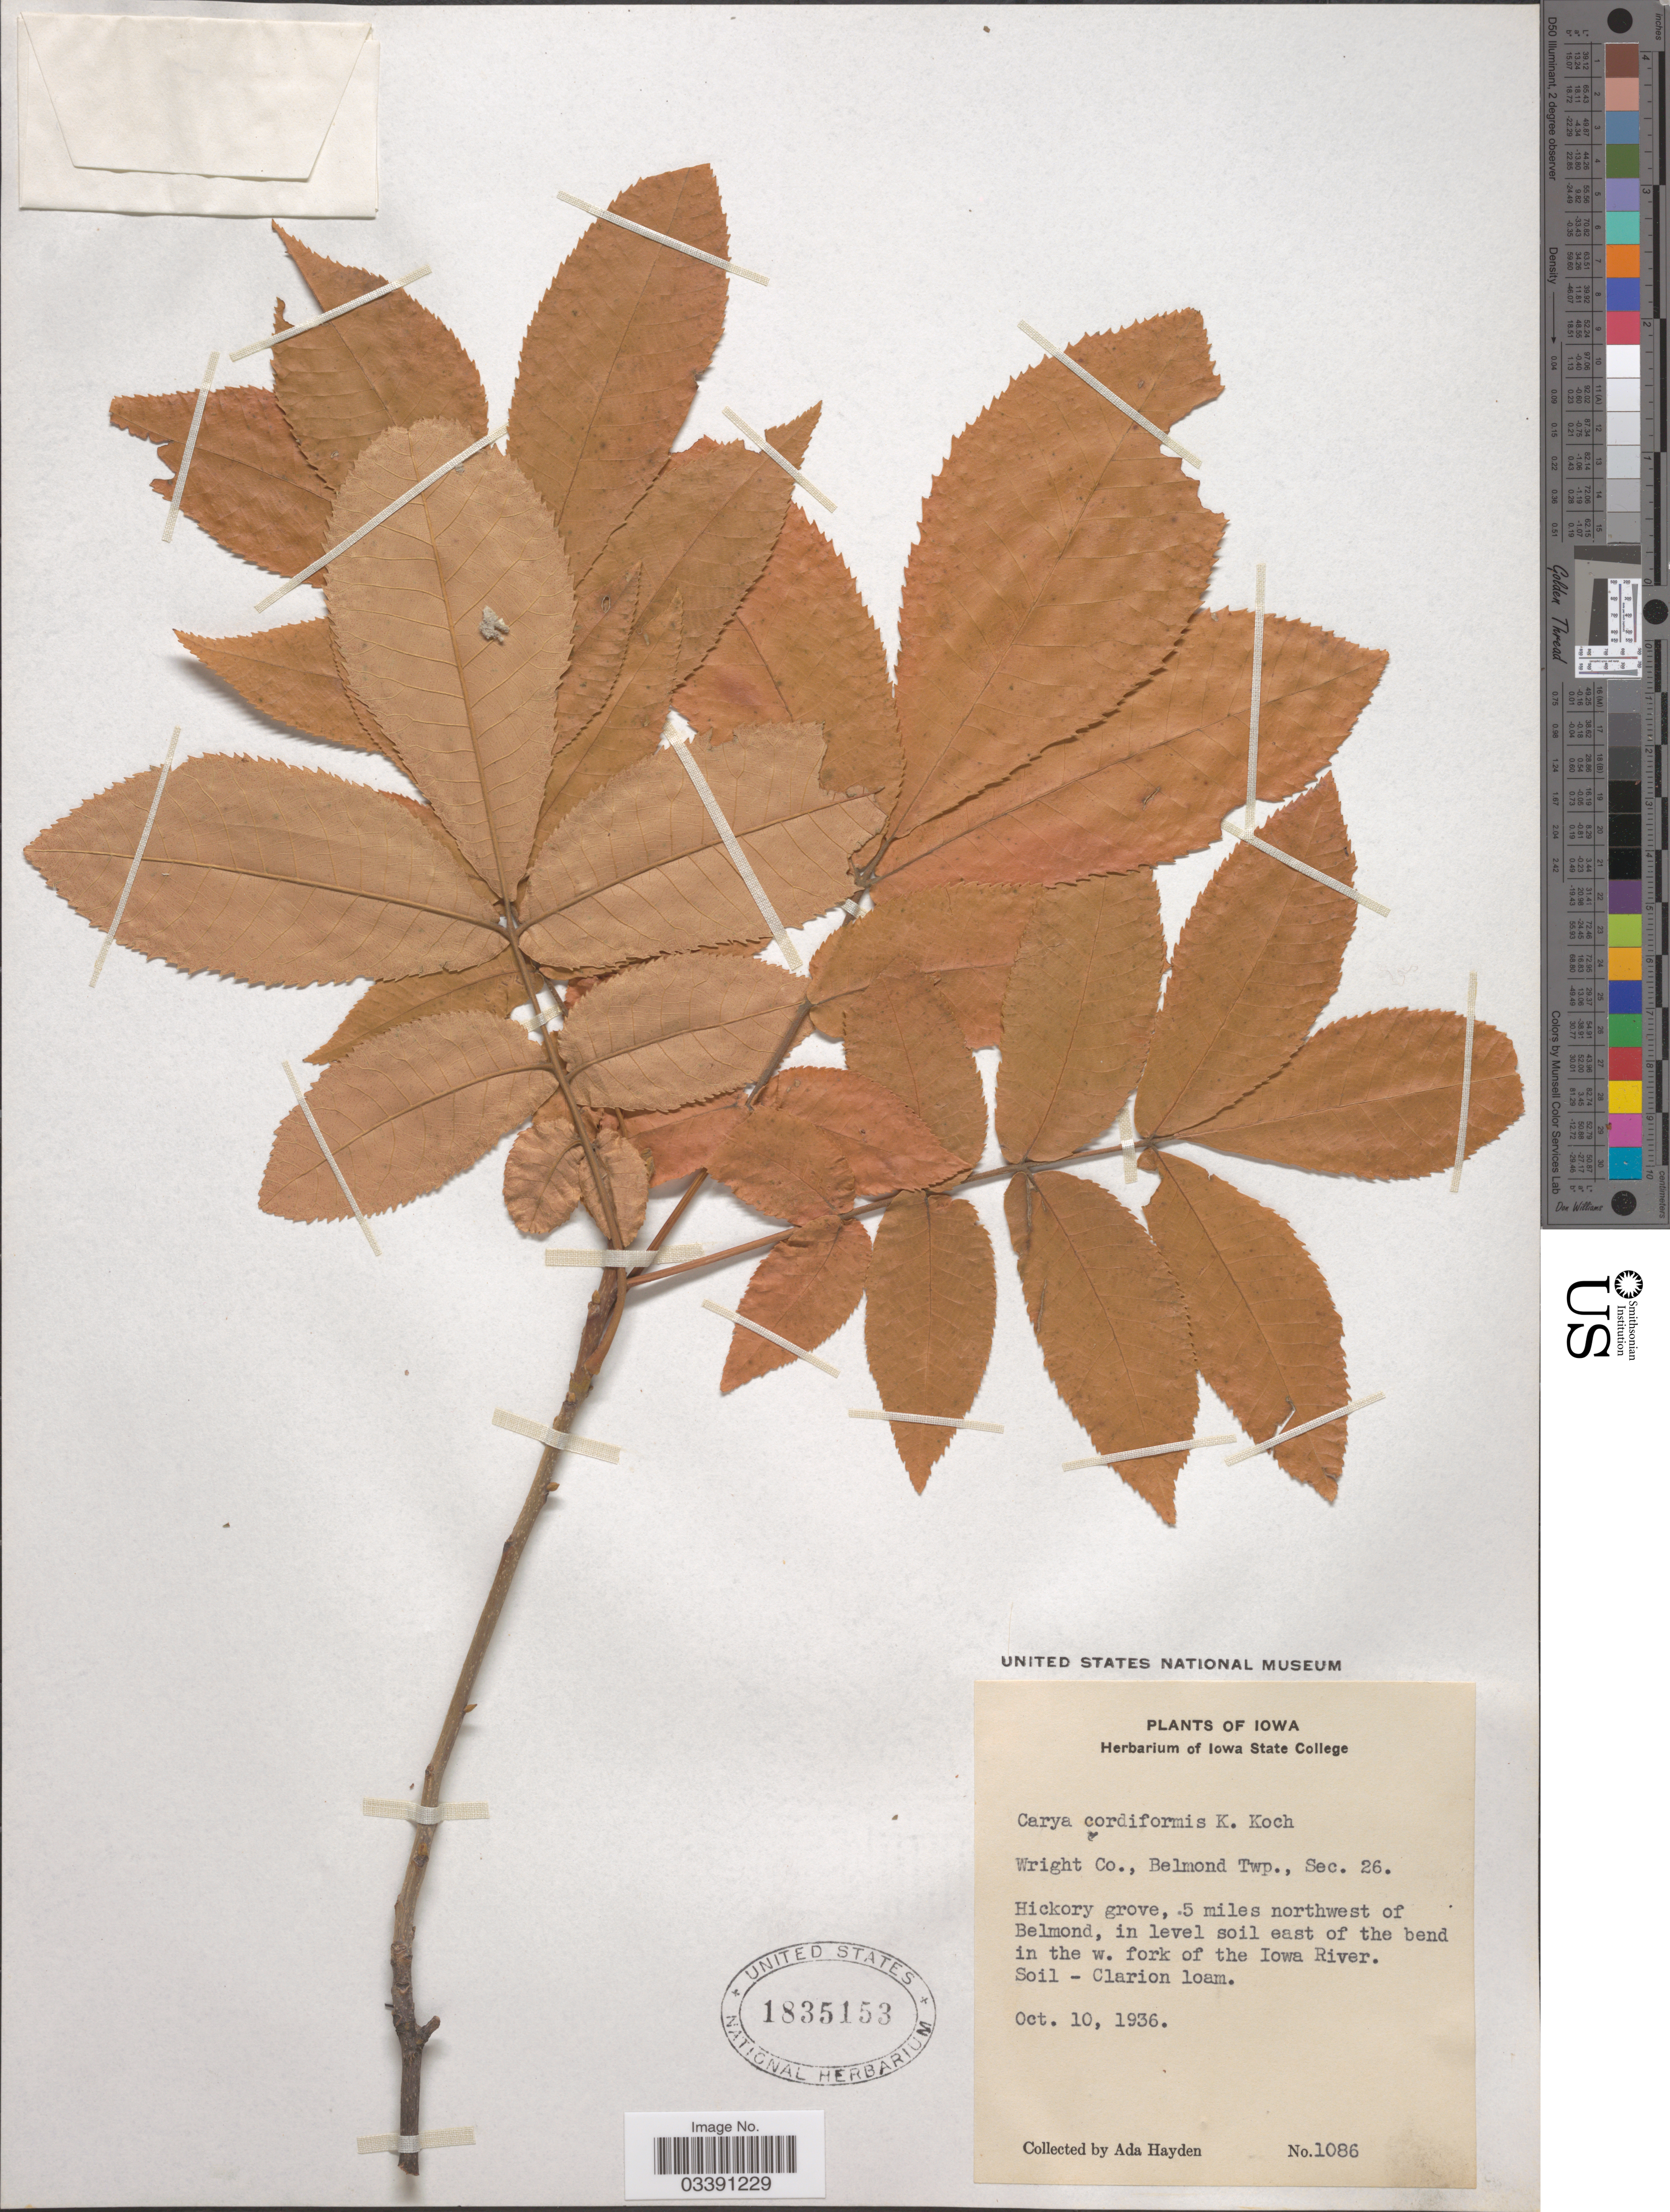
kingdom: Plantae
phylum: Tracheophyta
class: Magnoliopsida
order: Fagales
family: Juglandaceae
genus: Carya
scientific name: Carya cordiformis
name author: (Wangenh.) K. Koch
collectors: Ada Hayden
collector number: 1086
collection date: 1936-10-10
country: United States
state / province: Iowa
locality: Wright Co., Belmond Twp., Sec. 26. Hickory grove, 5 miles northwest of Belmond, in level soil east of the benf in the w. fork of the Iowa River.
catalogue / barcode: US 1835153